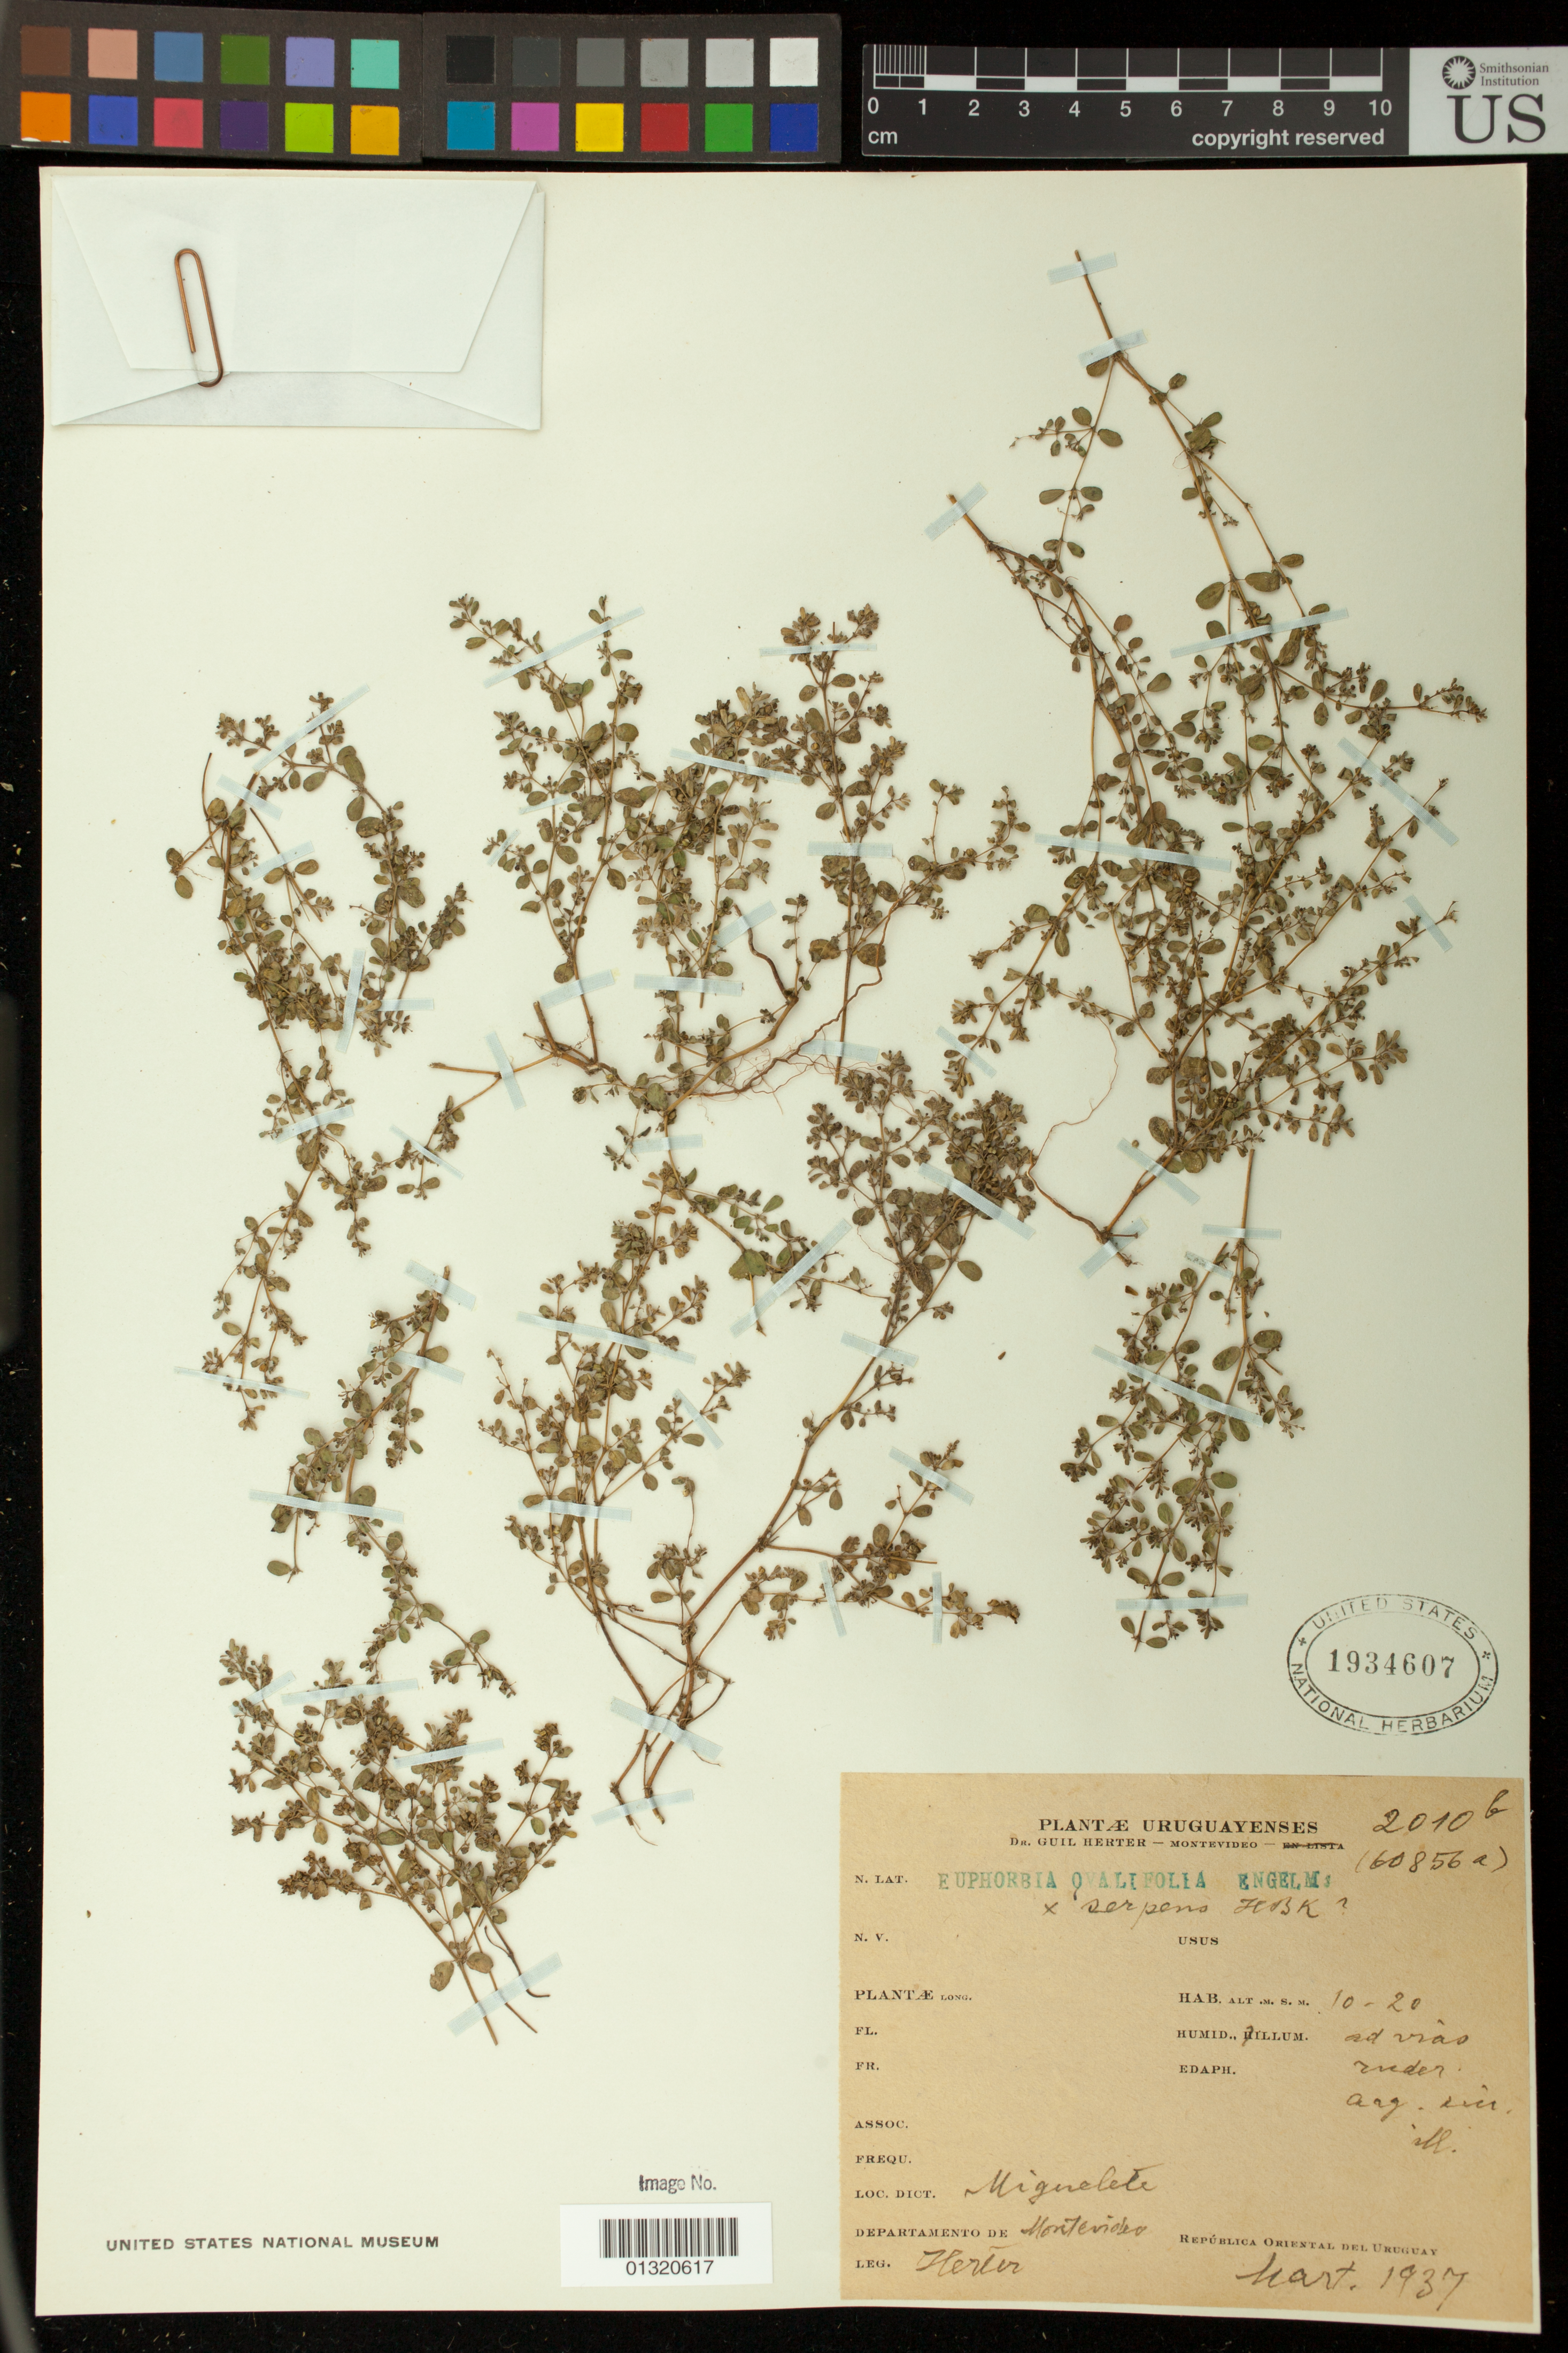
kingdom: Plantae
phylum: Tracheophyta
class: Magnoliopsida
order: Malpighiales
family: Euphorbiaceae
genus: Euphorbia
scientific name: Euphorbia serpens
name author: Kunth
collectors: W. G. Herter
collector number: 2010b (60856 a)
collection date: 1937-03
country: Uruguay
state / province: Montevideo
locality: Miguelete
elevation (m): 10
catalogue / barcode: US 1934607